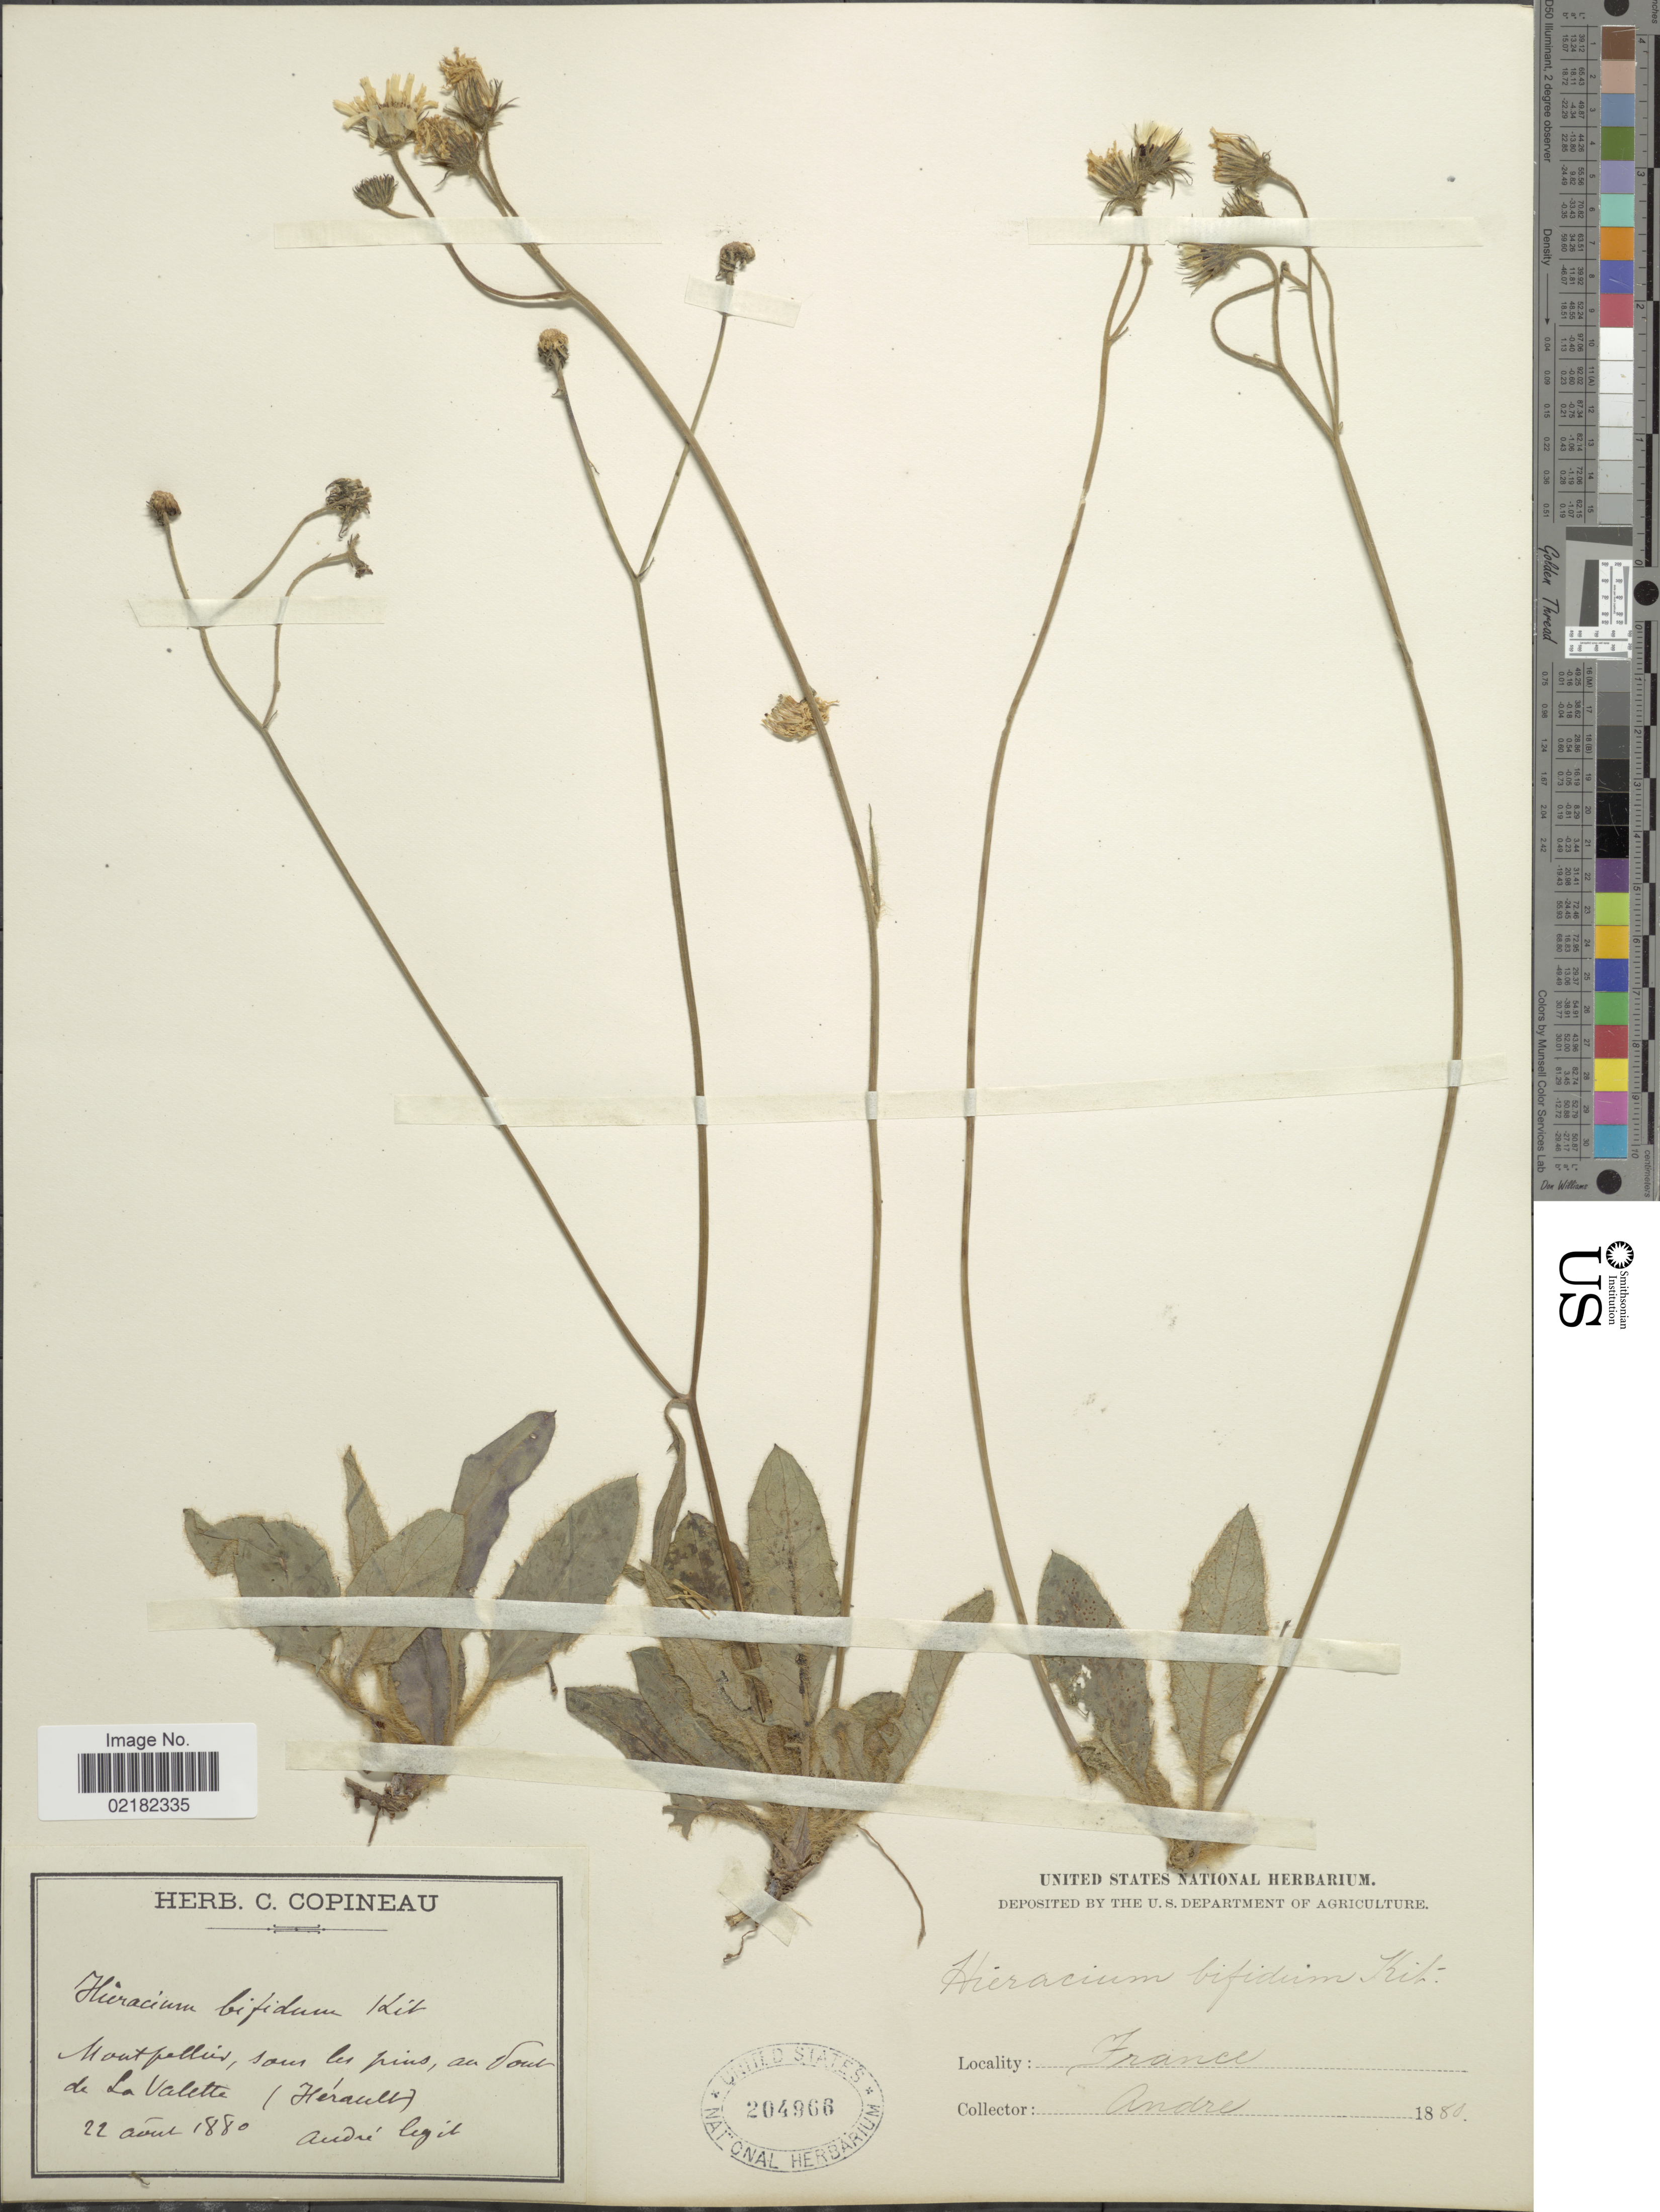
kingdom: Plantae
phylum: Tracheophyta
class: Magnoliopsida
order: Asterales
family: Asteraceae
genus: Hieracium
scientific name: Hieracium bifidum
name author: Hornem.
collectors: André, --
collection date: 1880-08-22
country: France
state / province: Occitanie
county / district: Hérault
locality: Montpellier, sous les pins, au Vout d eLa Valetta (Herault). [interpreted]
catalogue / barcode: US 204966